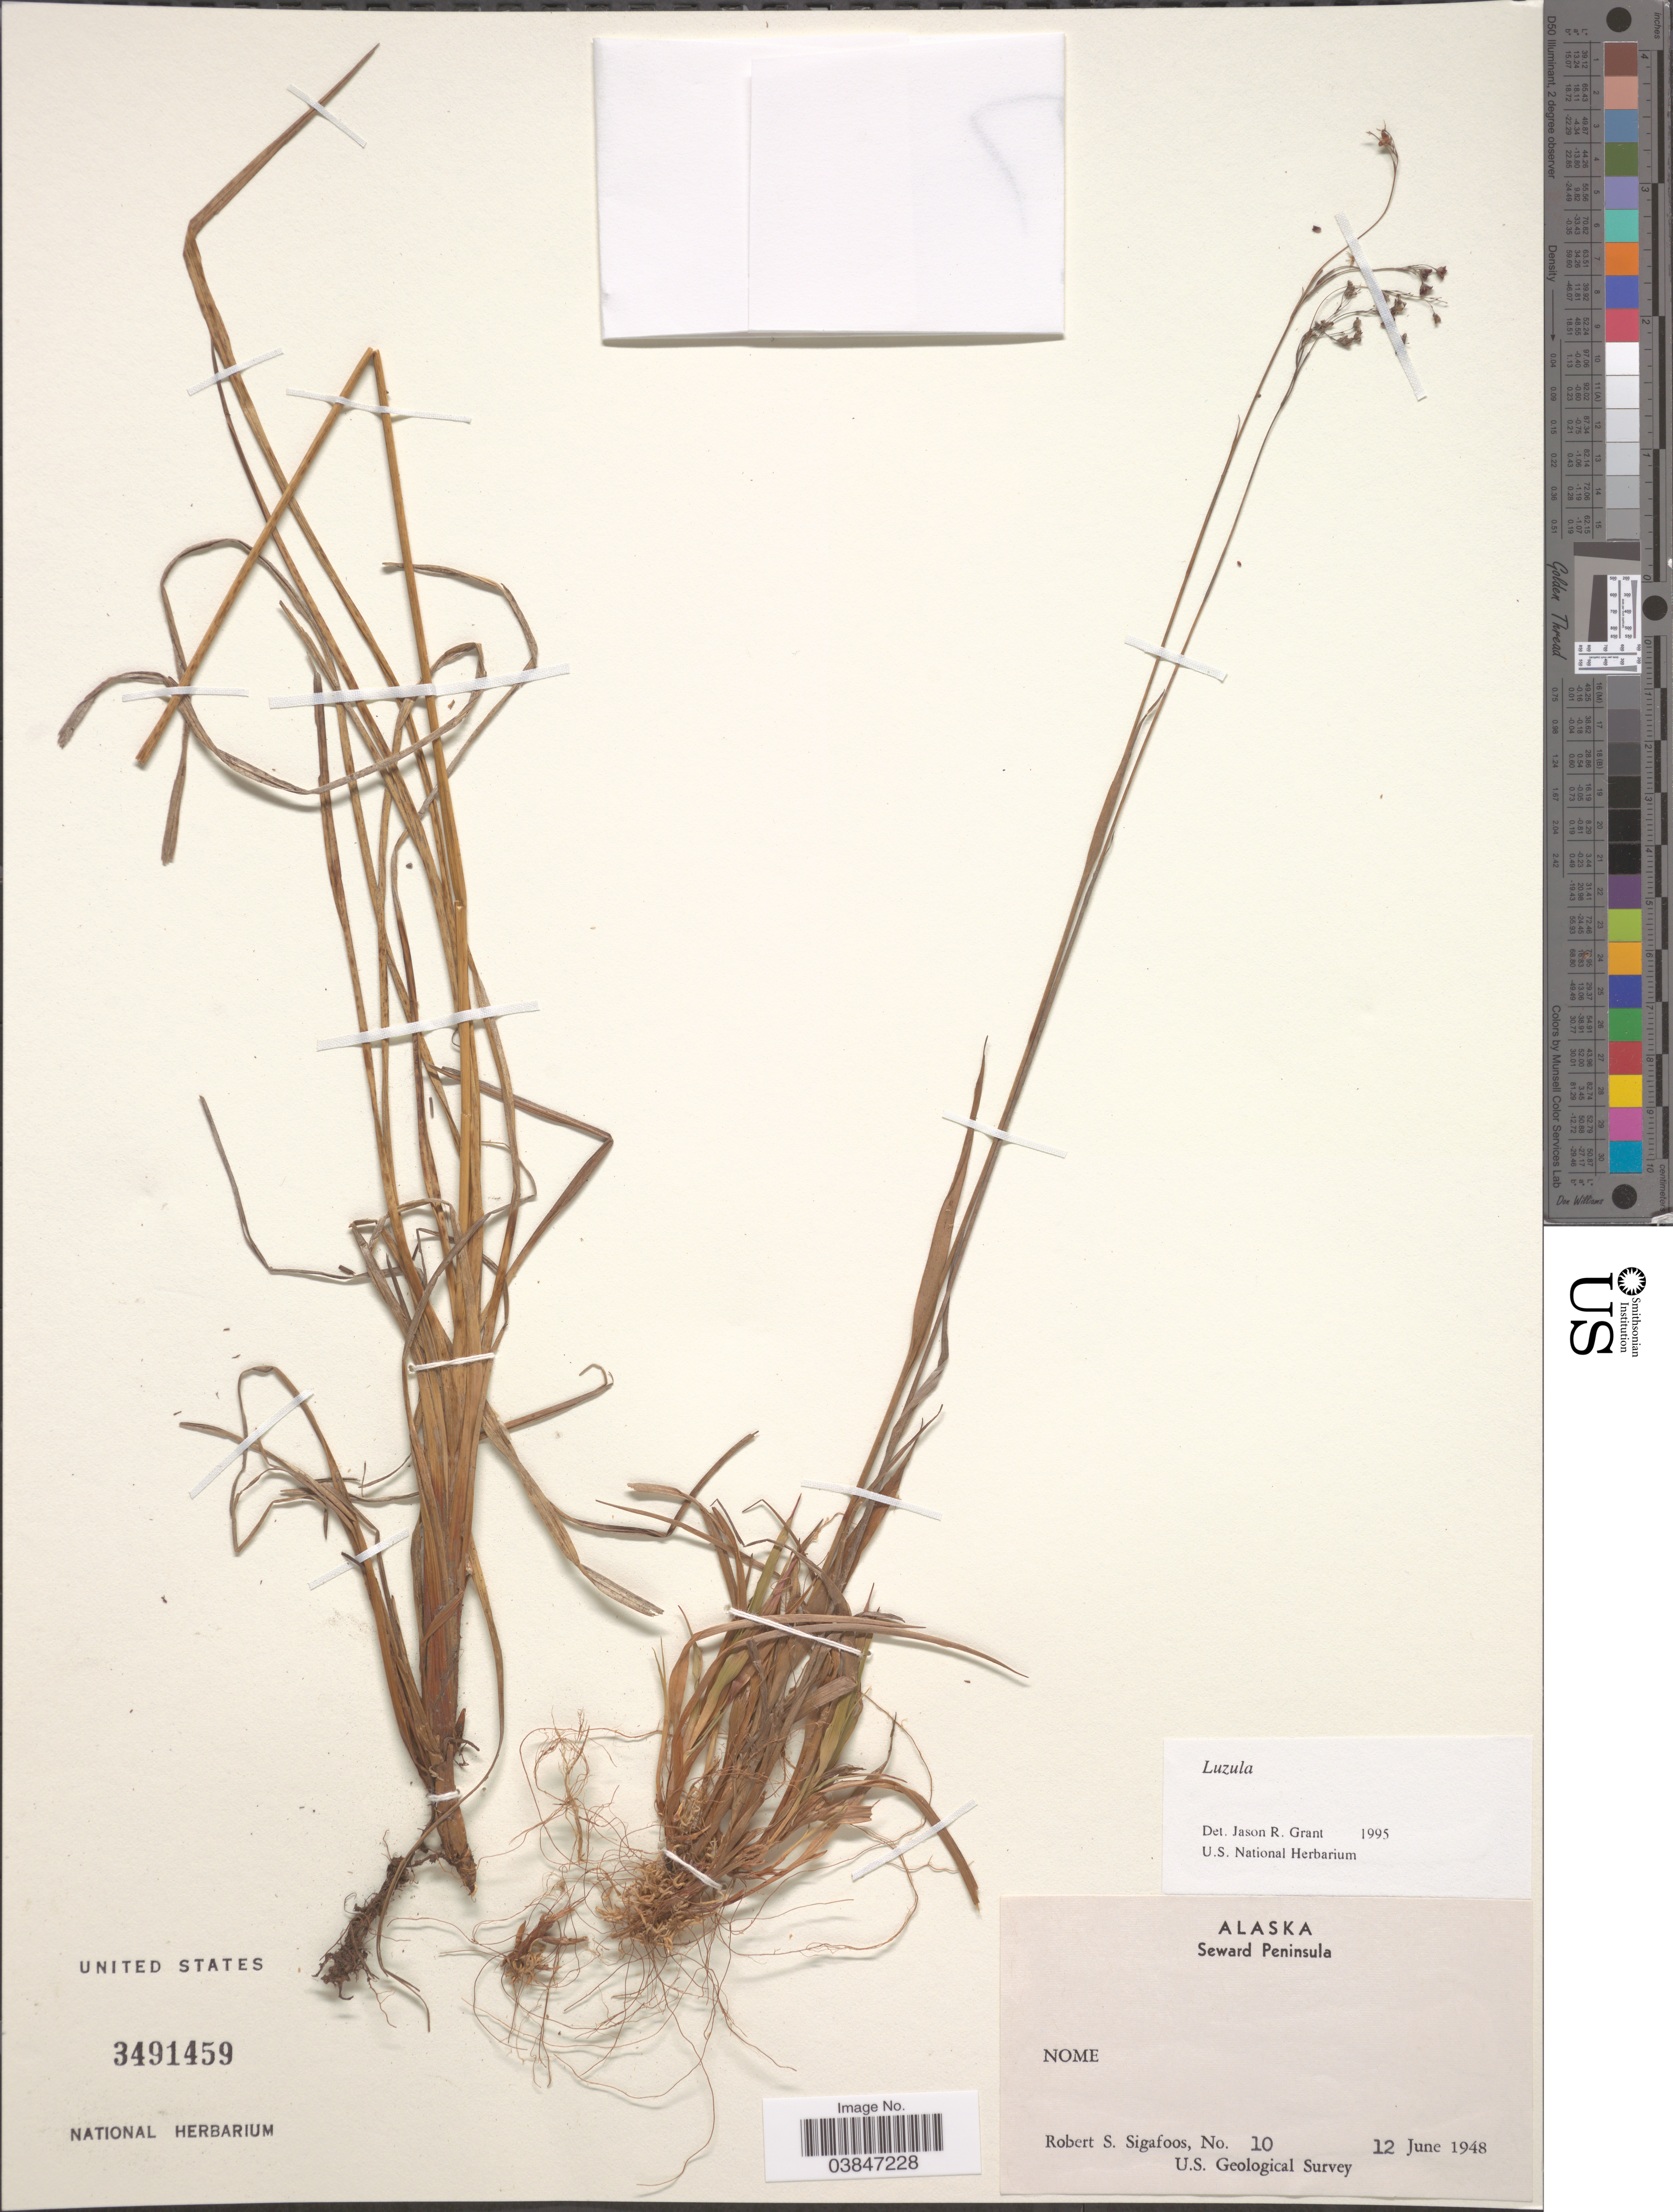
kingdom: Plantae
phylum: Tracheophyta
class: Liliopsida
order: Poales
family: Juncaceae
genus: Luzula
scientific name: Luzula sp.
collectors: R. Sigafoos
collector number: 10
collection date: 1948-06-12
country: United States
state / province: Alaska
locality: Seward Peninsula. Nome.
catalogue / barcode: US 3491459